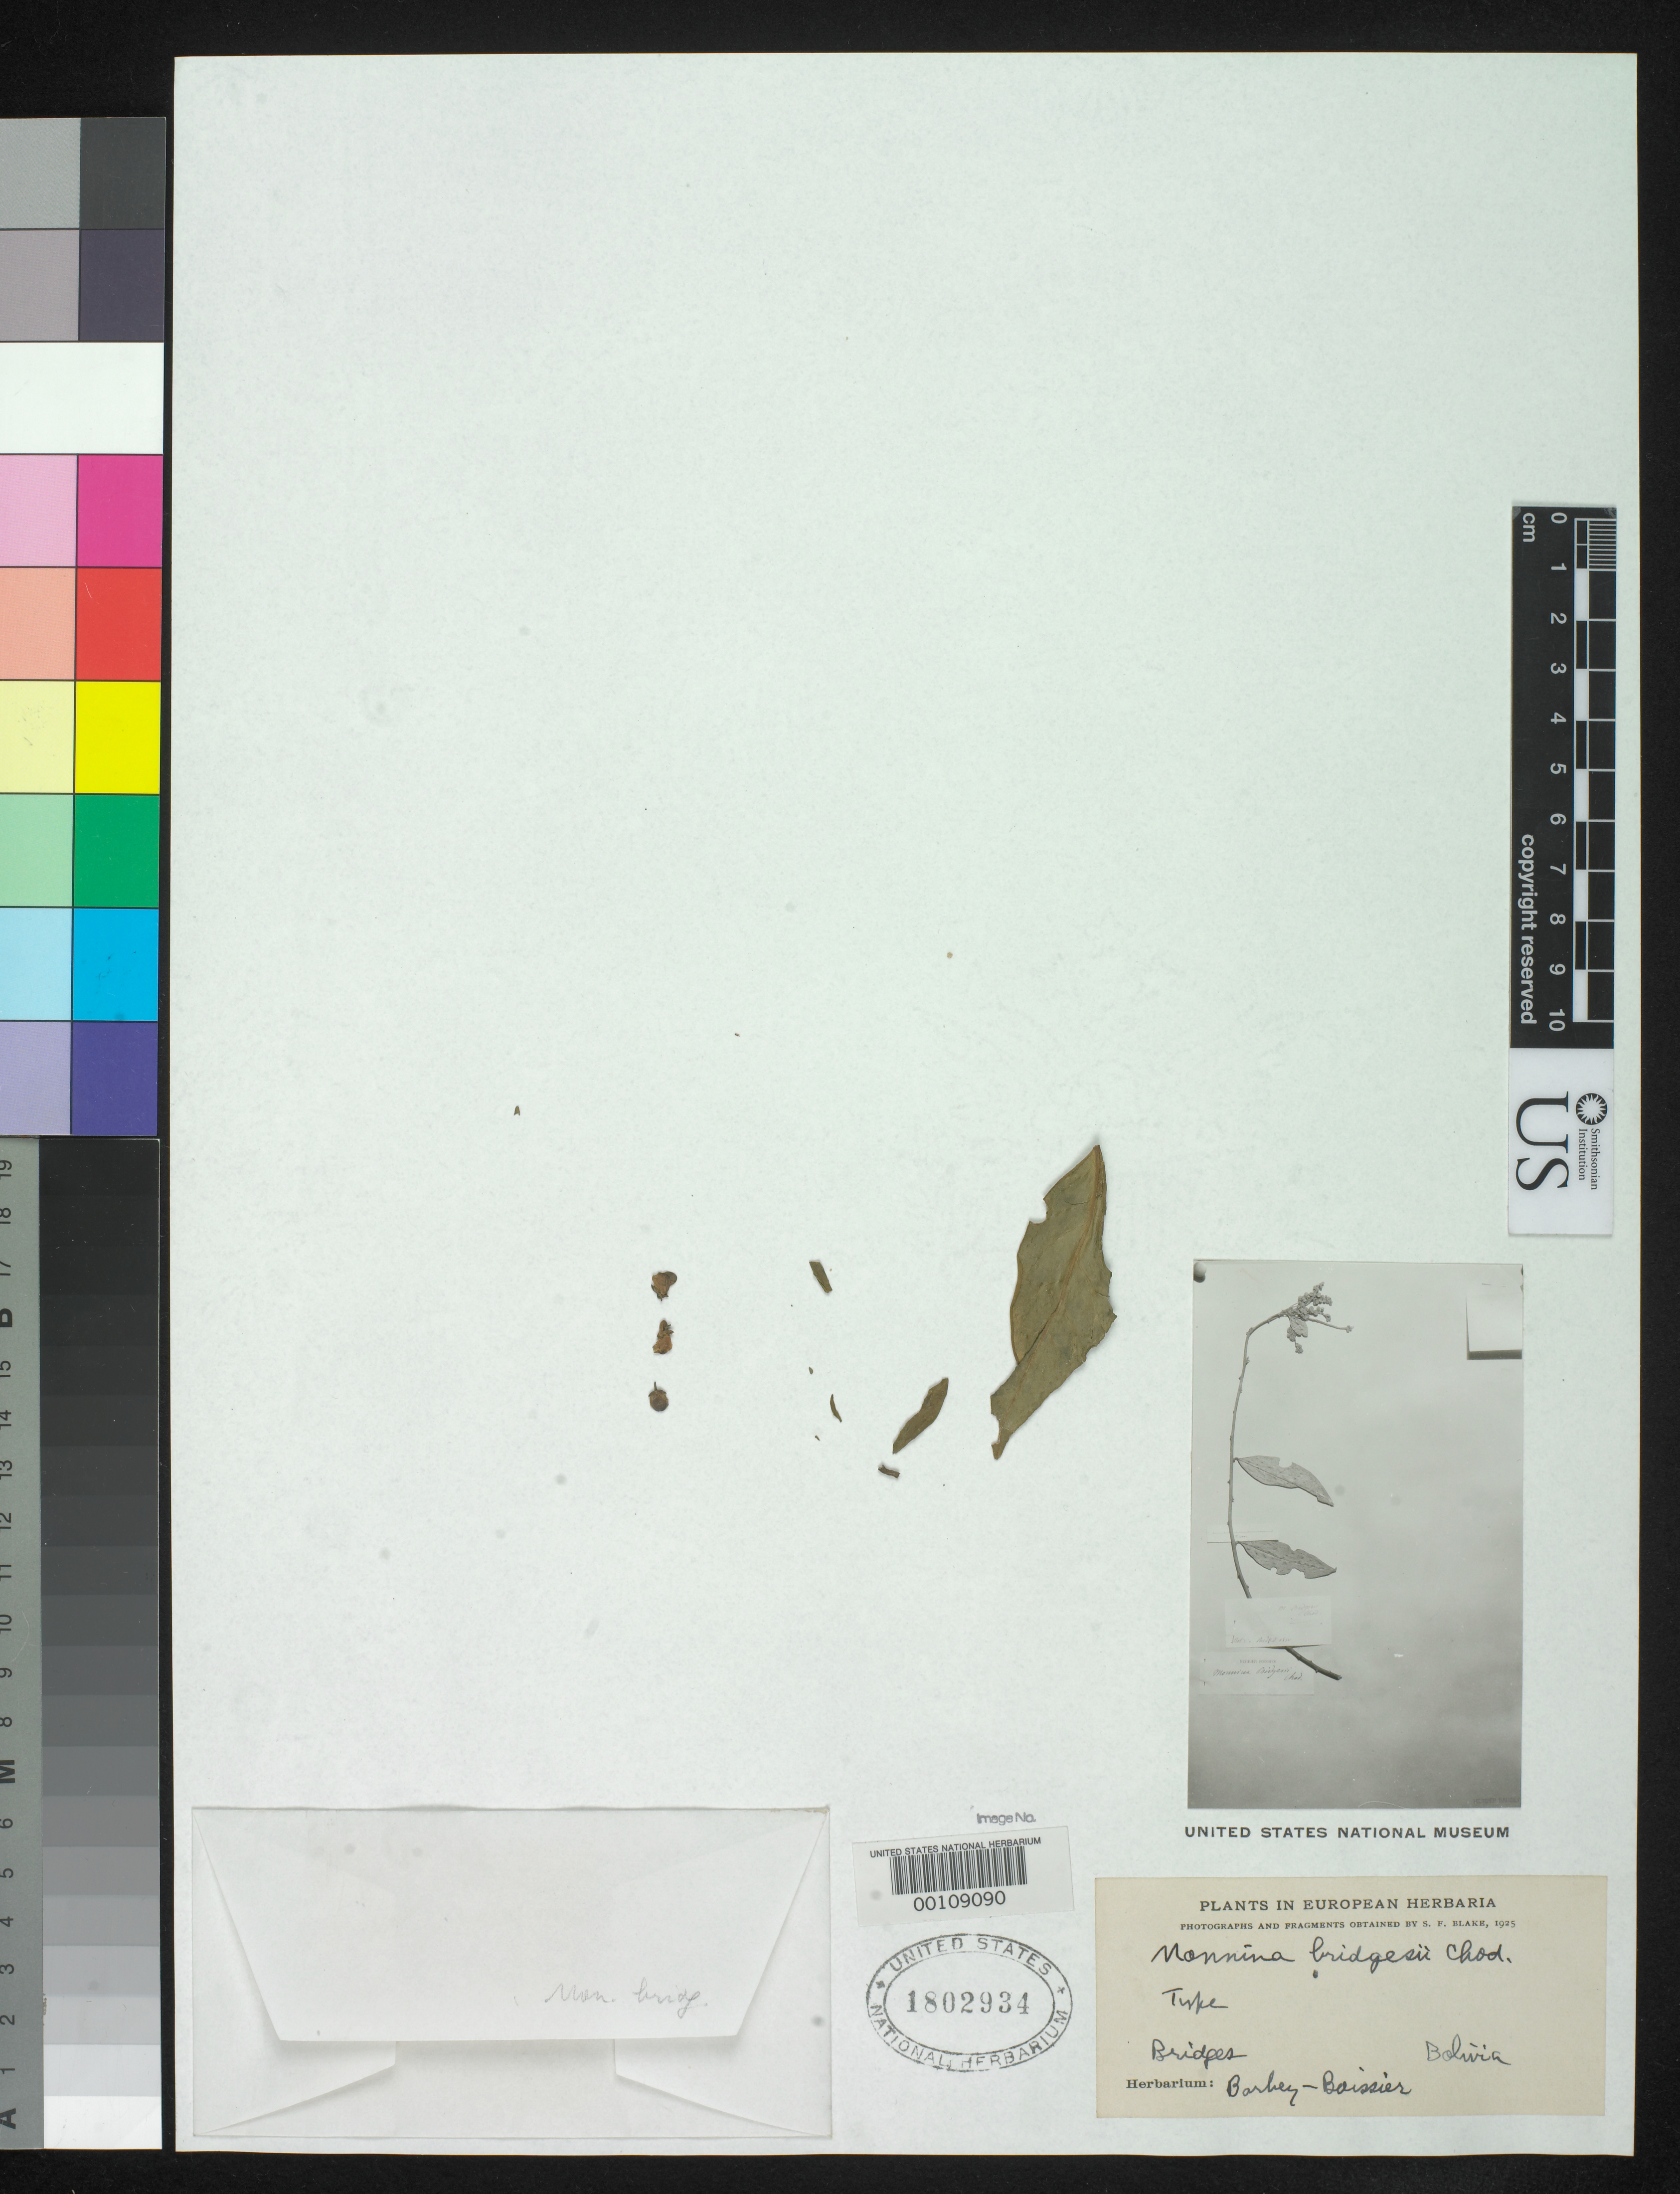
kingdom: Plantae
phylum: Tracheophyta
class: Magnoliopsida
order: Fabales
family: Polygalaceae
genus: Monnina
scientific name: Monnina bridgesii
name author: Chodat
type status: Possible Isotype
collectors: T. Bridges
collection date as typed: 1852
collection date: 1852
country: Bolivia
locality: Mapiri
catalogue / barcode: US 1802934